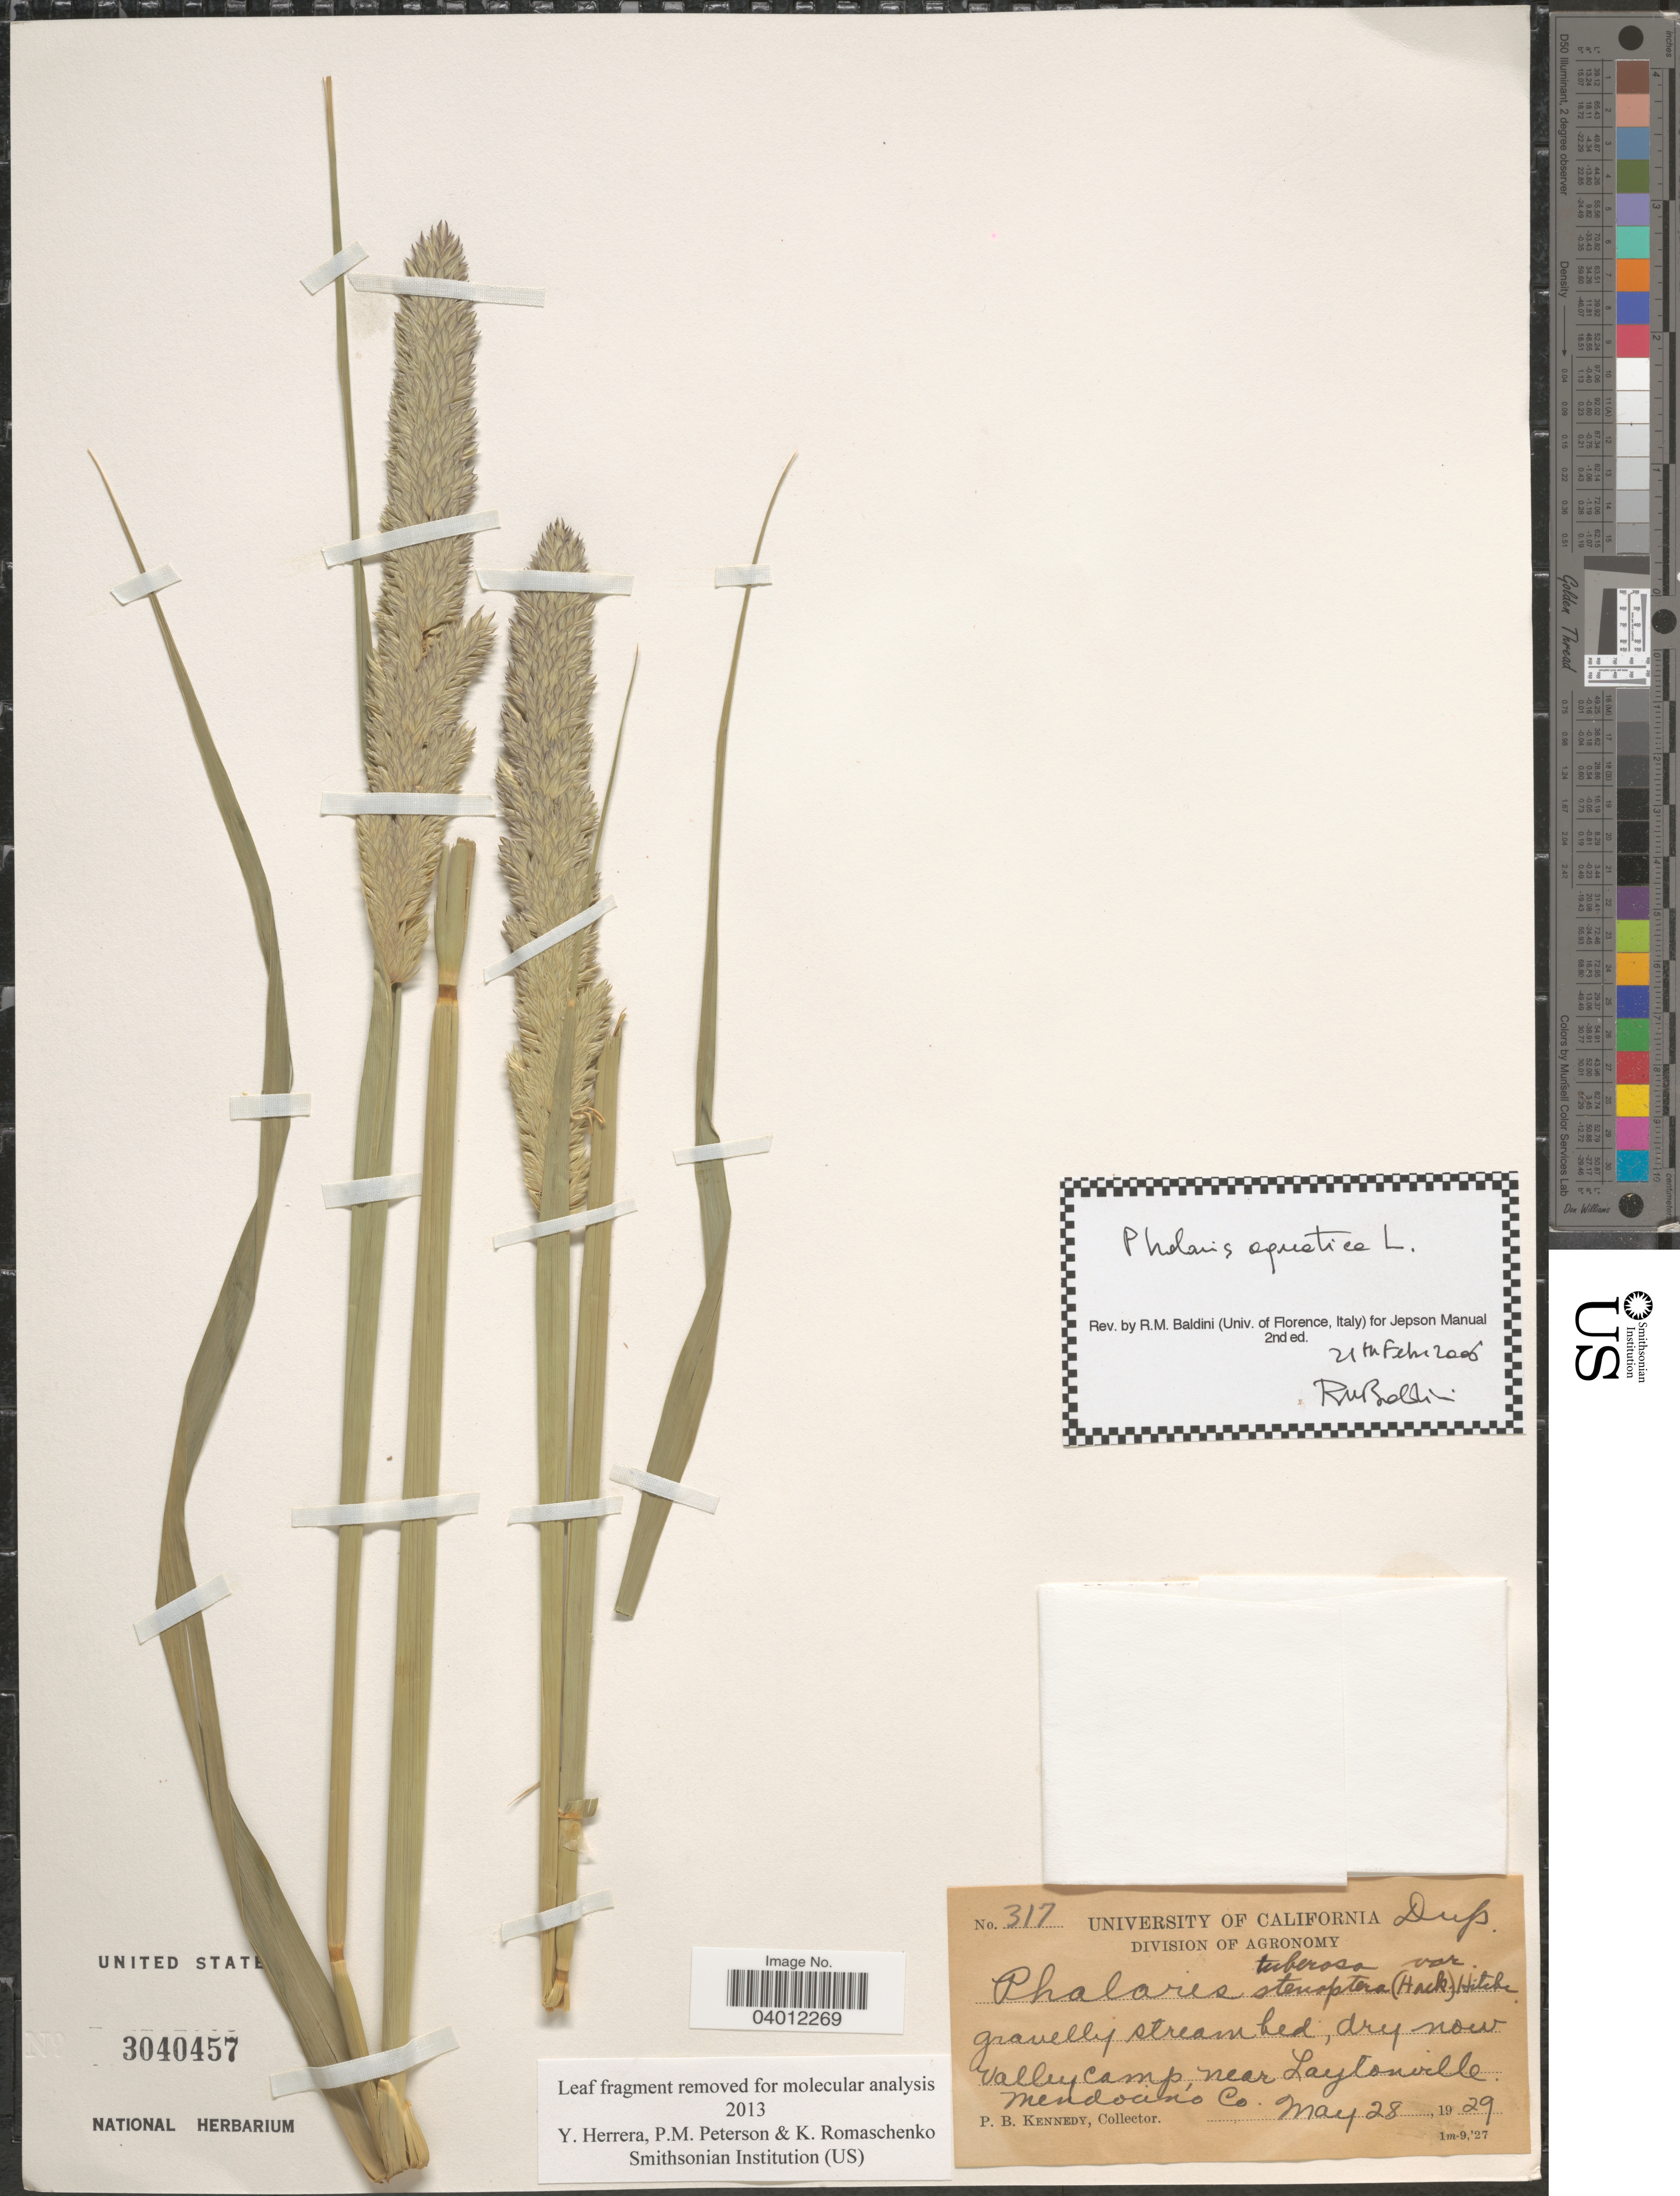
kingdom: Plantae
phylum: Tracheophyta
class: Liliopsida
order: Poales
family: Poaceae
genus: Phalaris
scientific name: Phalaris aquatica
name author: L.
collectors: P. B. Kennedy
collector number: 317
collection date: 1929-05-28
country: United States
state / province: California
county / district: Mendocino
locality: Valley Camp, near Laytonville. Mendocino Co.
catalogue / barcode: US 3040457